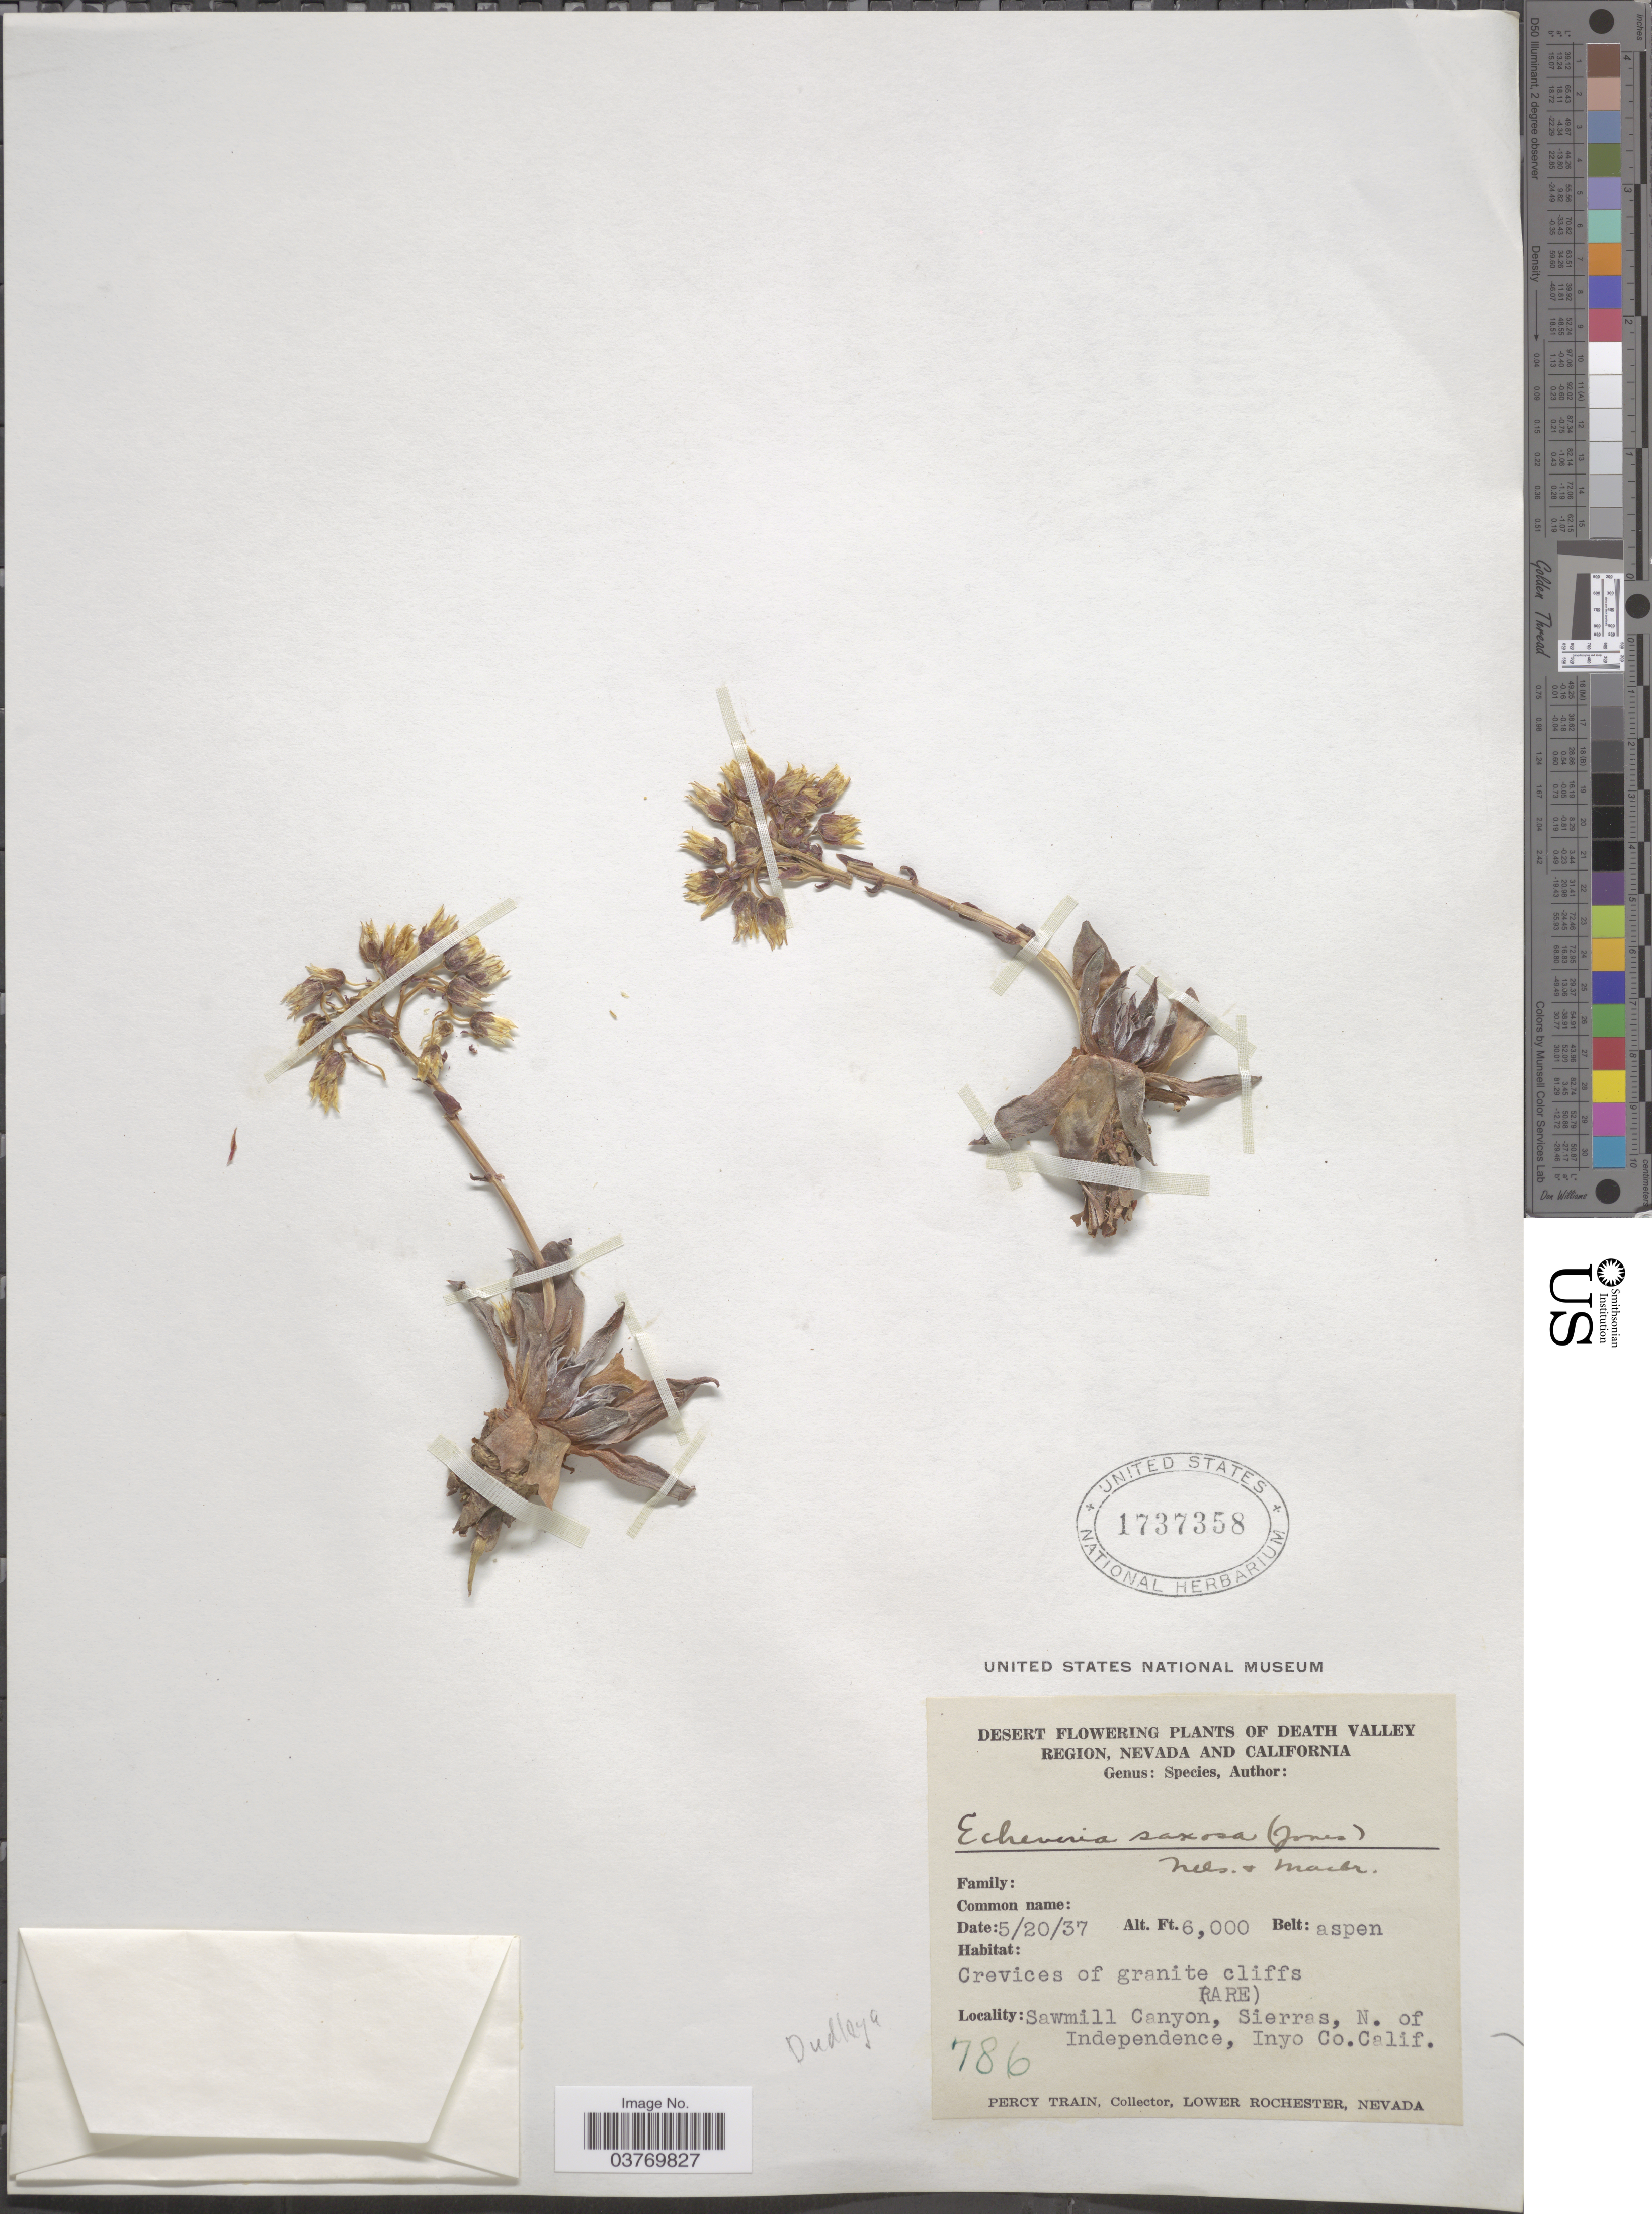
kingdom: Plantae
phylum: Tracheophyta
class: Magnoliopsida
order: Saxifragales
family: Crassulaceae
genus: Dudleya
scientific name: Dudleya saxosa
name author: (M.E. Jones) Britton & Rose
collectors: P. Train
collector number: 786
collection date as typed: Transcribed d/m/y: 20/5/37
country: United States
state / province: California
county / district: Inyo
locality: Death Valley Region. Sawmill Canyon, Sierras, N. of Independence, Inyo Co. Belt: aspen.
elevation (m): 1829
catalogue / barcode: US 1737358